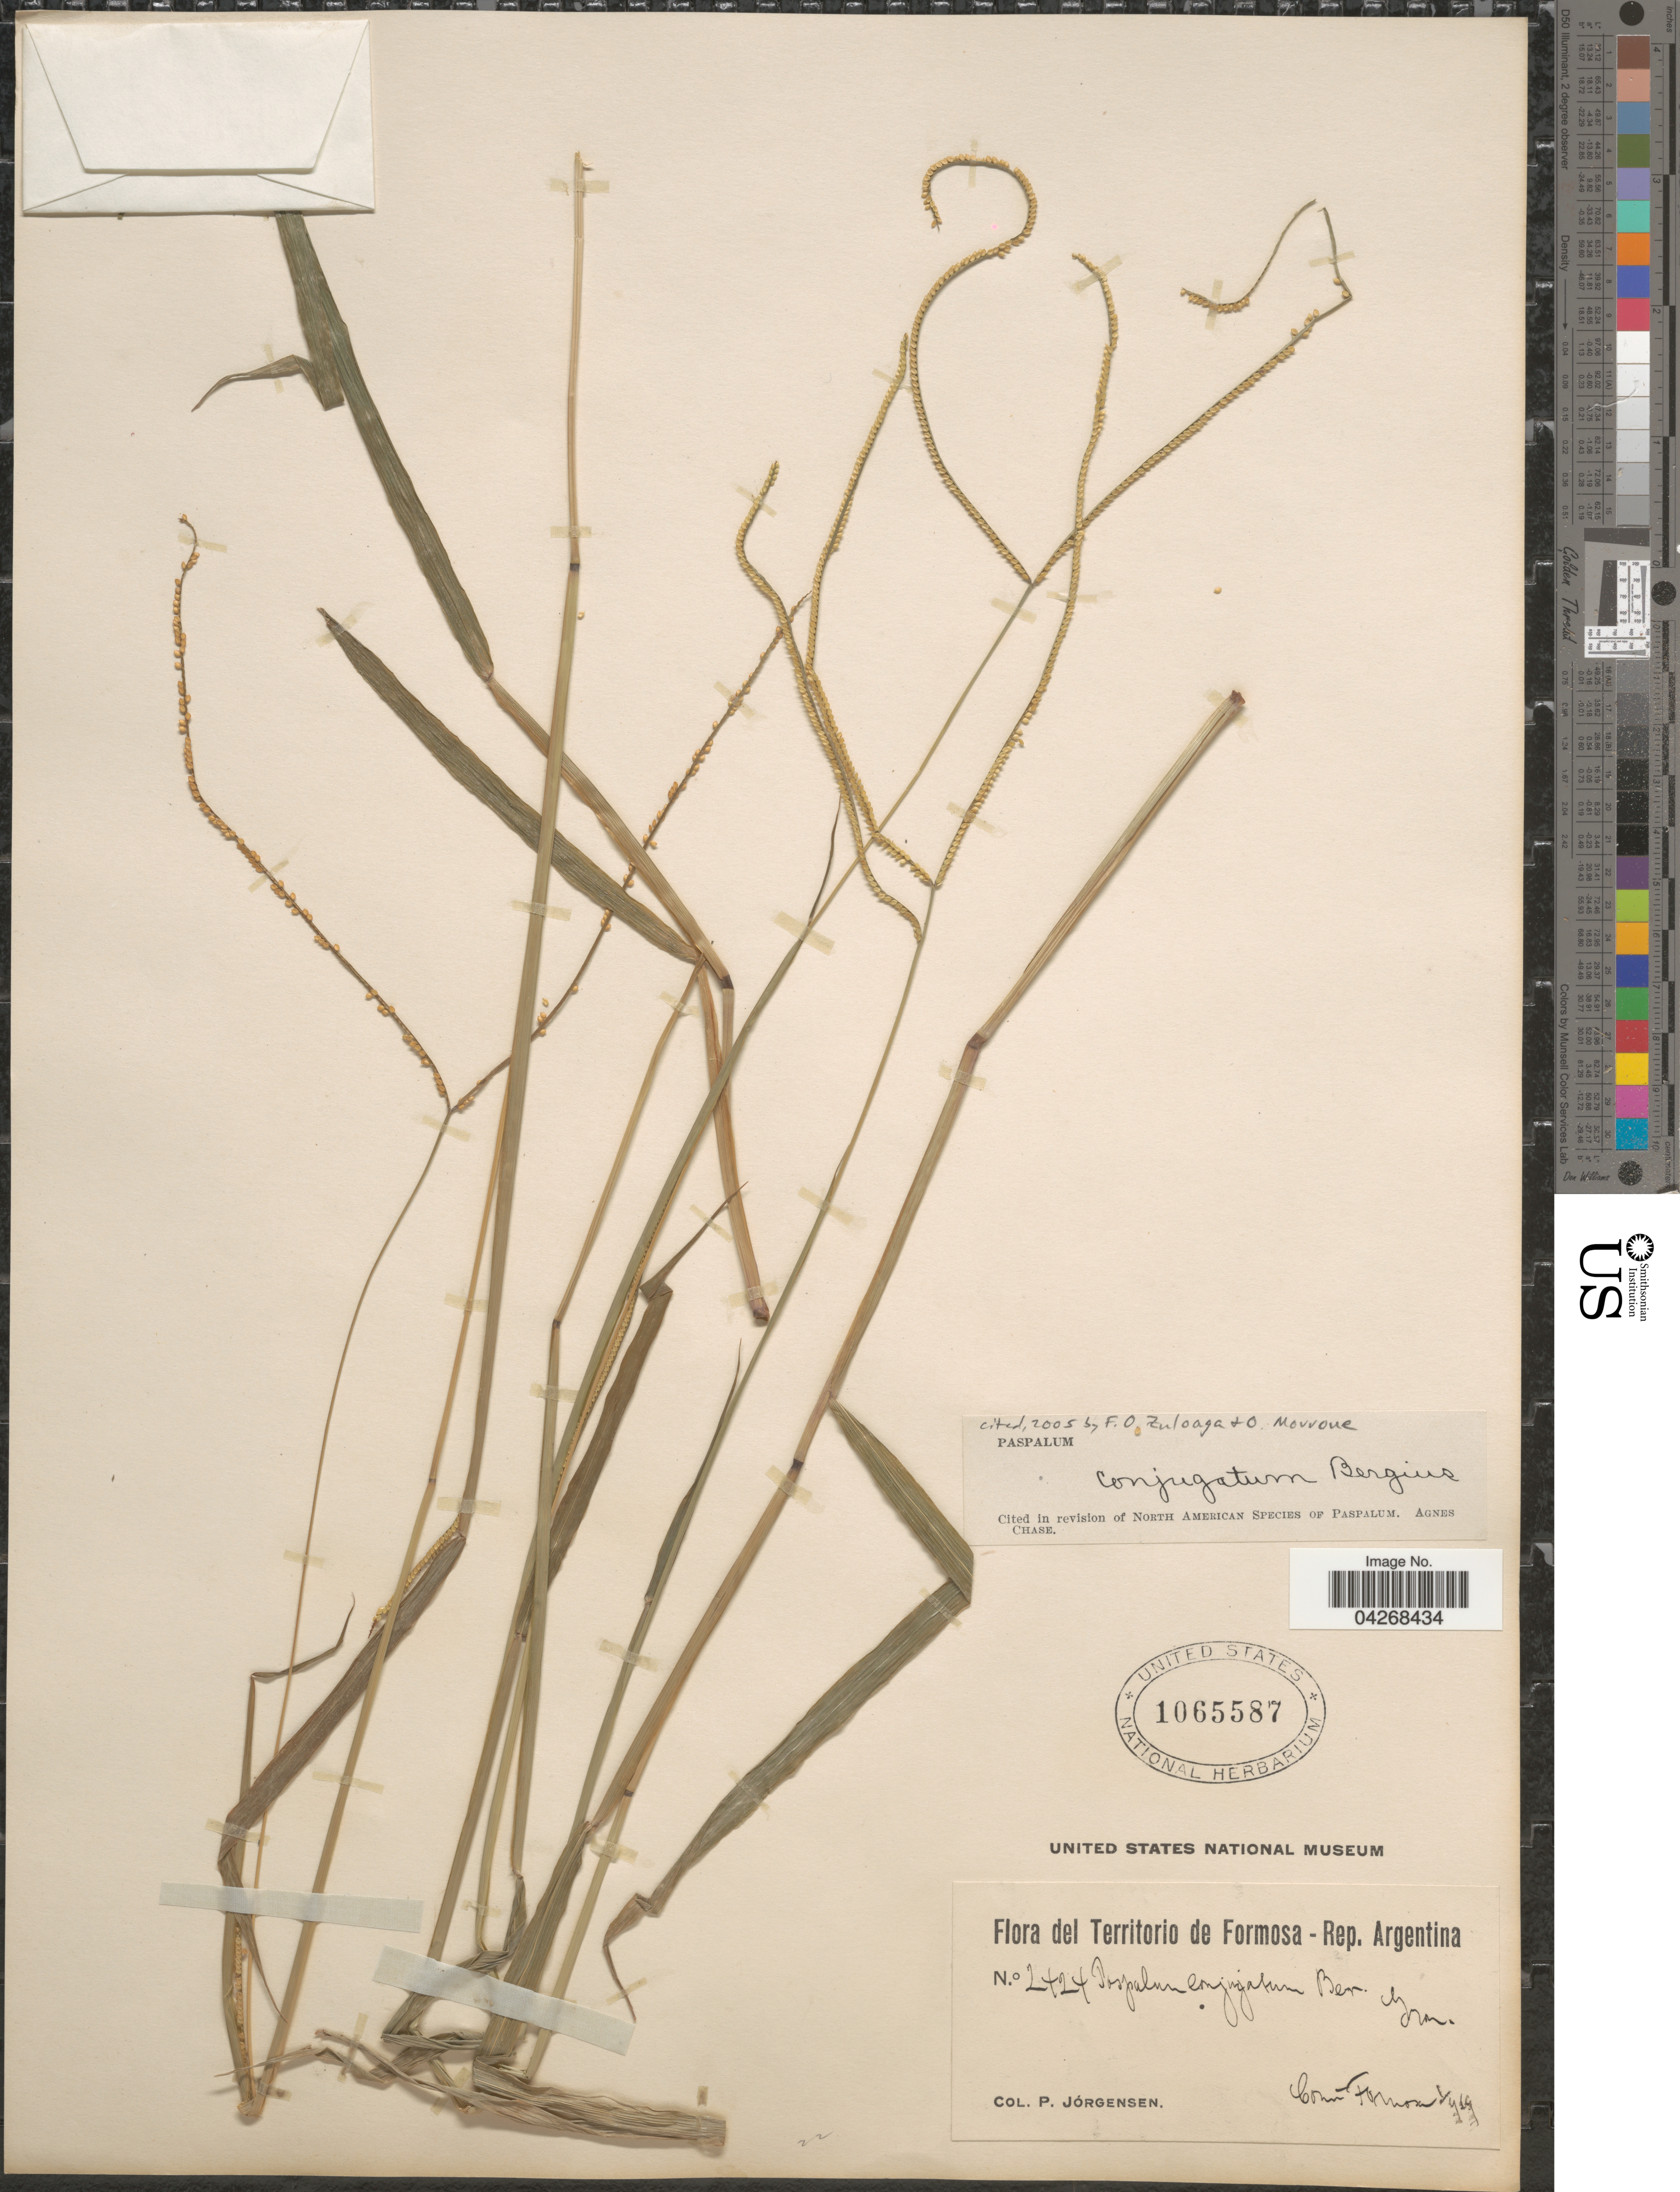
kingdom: Plantae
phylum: Tracheophyta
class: Liliopsida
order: Poales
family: Poaceae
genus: Paspalum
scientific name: Paspalum conjugatum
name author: P.J. Bergius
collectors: P. Jörgensen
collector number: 2424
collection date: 1919-01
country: Argentina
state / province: Formosa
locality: Territorio de Formosa.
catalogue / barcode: US 1065587